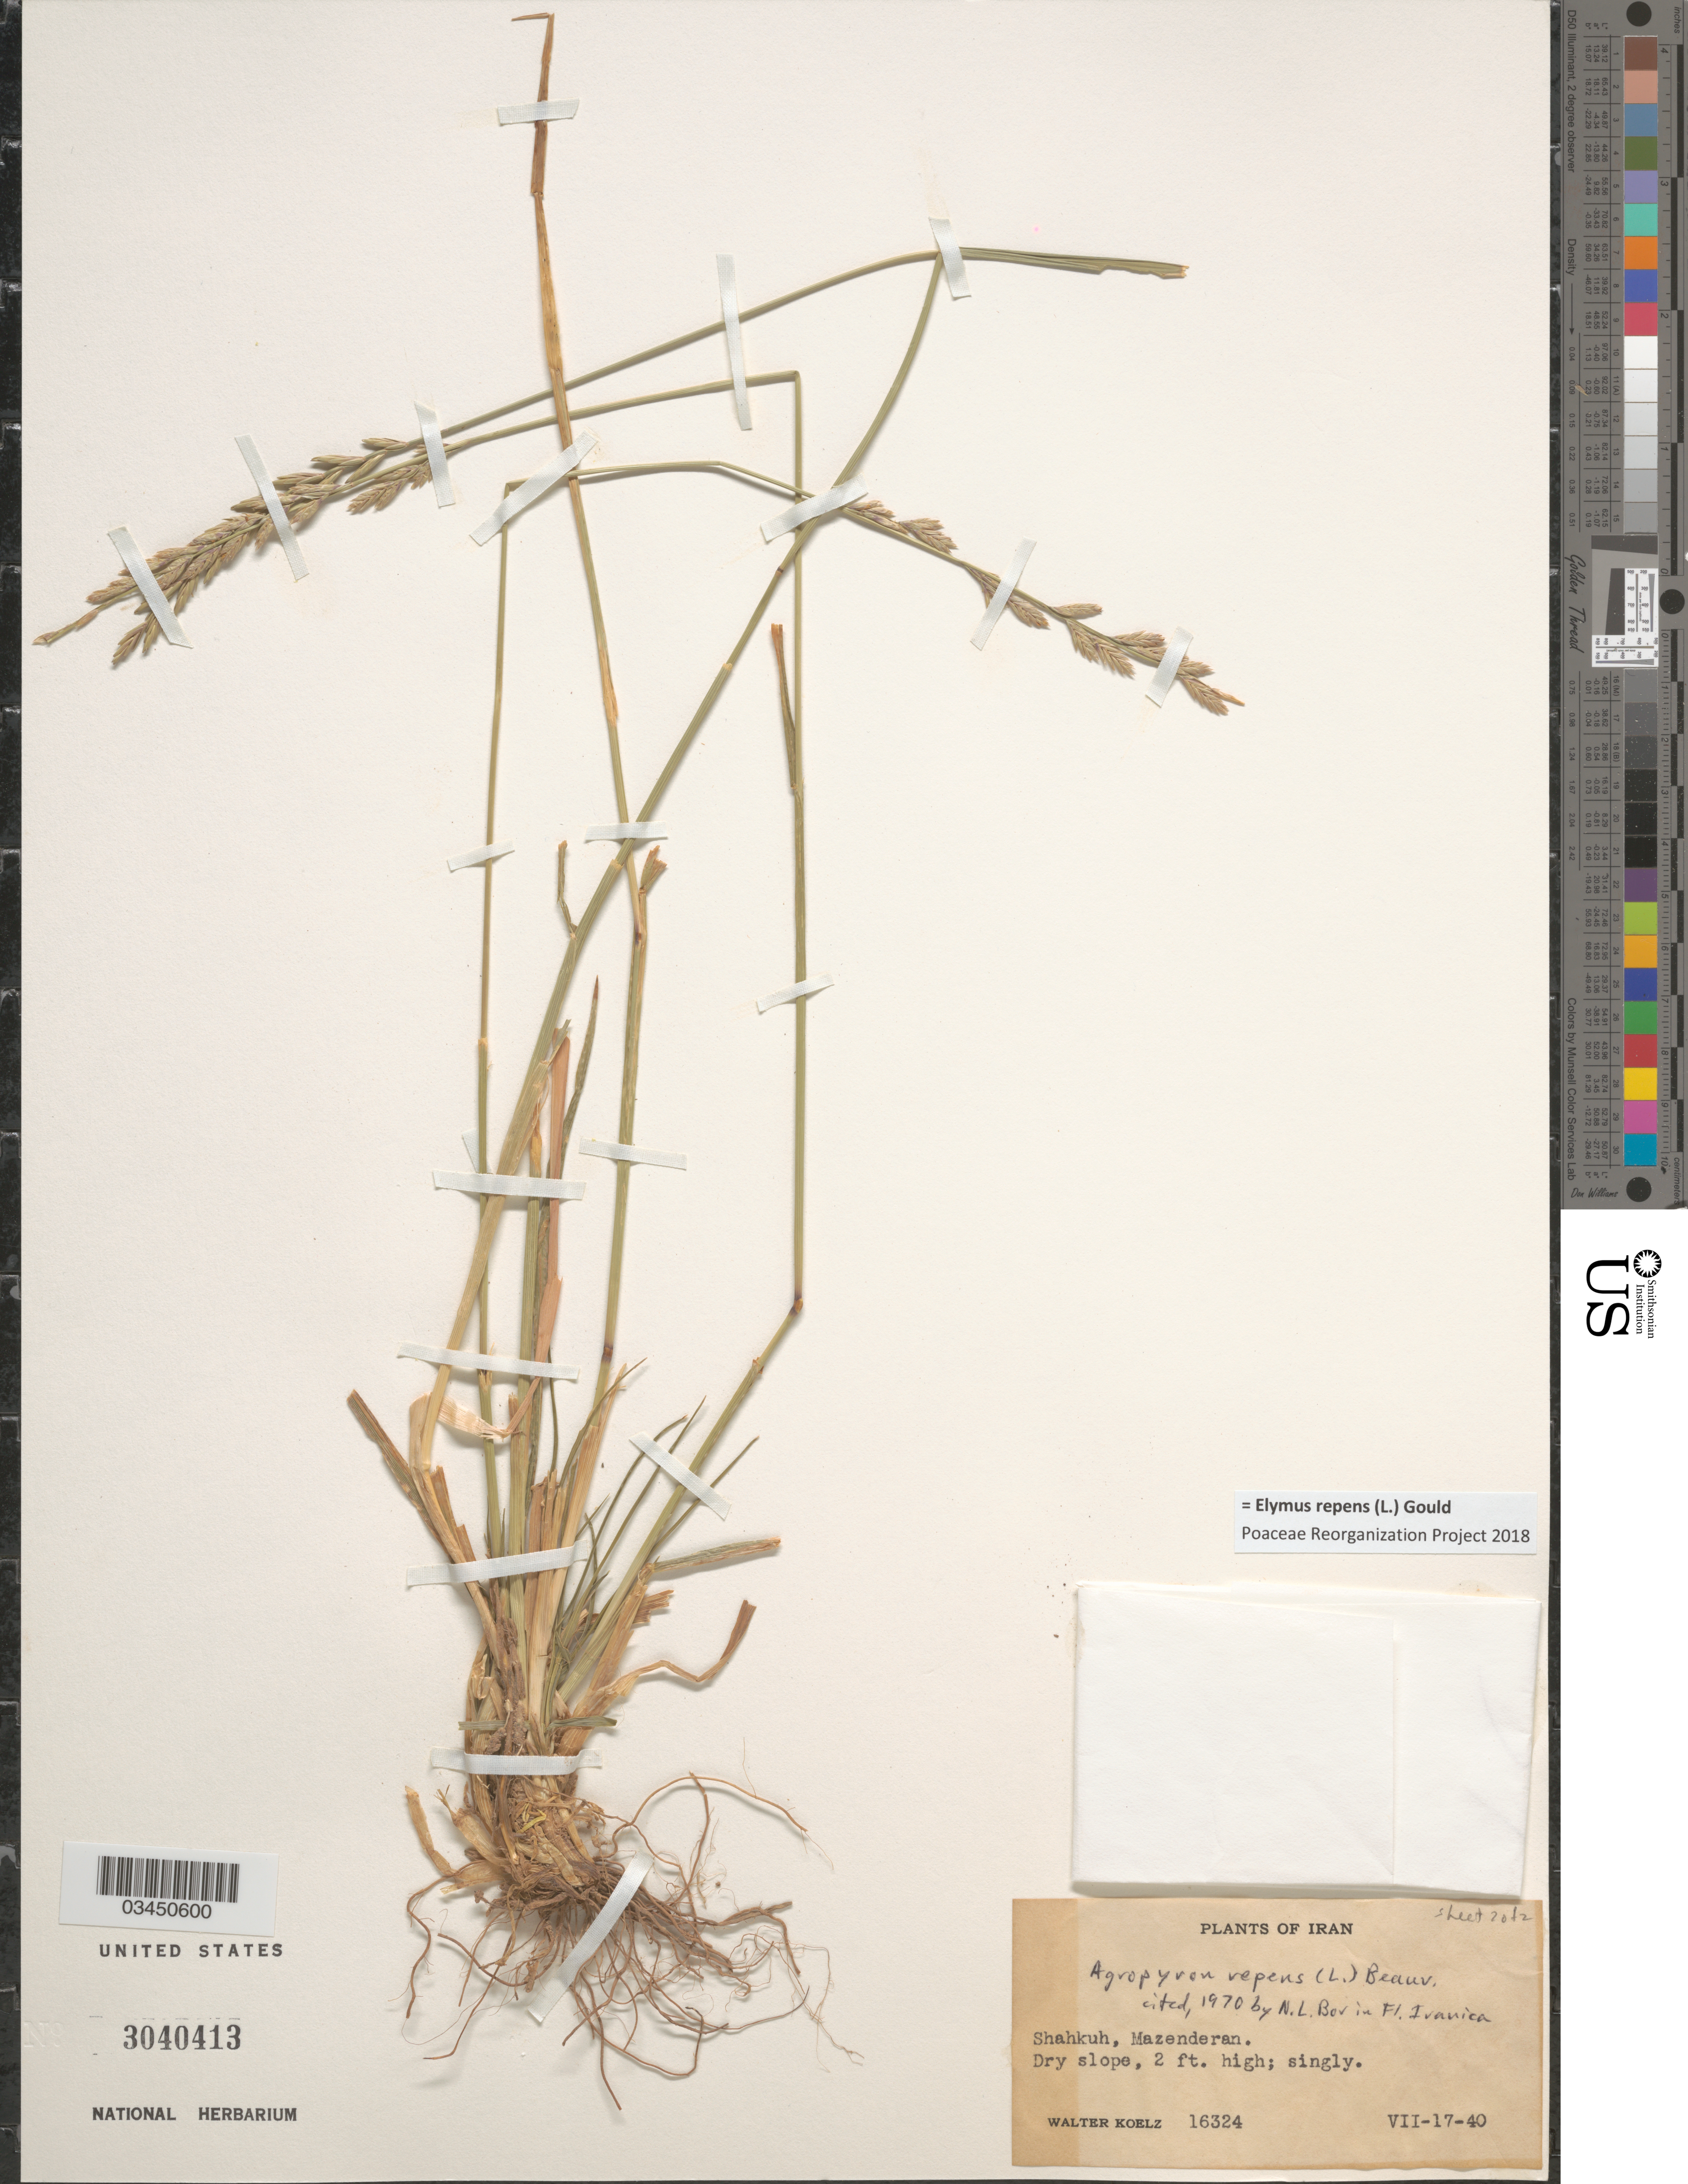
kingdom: Plantae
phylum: Tracheophyta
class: Liliopsida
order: Poales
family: Poaceae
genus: Elymus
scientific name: Elymus repens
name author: (L.) Gould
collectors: W. N. Koelz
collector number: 16324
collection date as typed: Transcribed d/m/y: 17/7/40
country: Iran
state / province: Mazandaran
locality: Shahkuh, Mazenderan.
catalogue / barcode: US 3040413